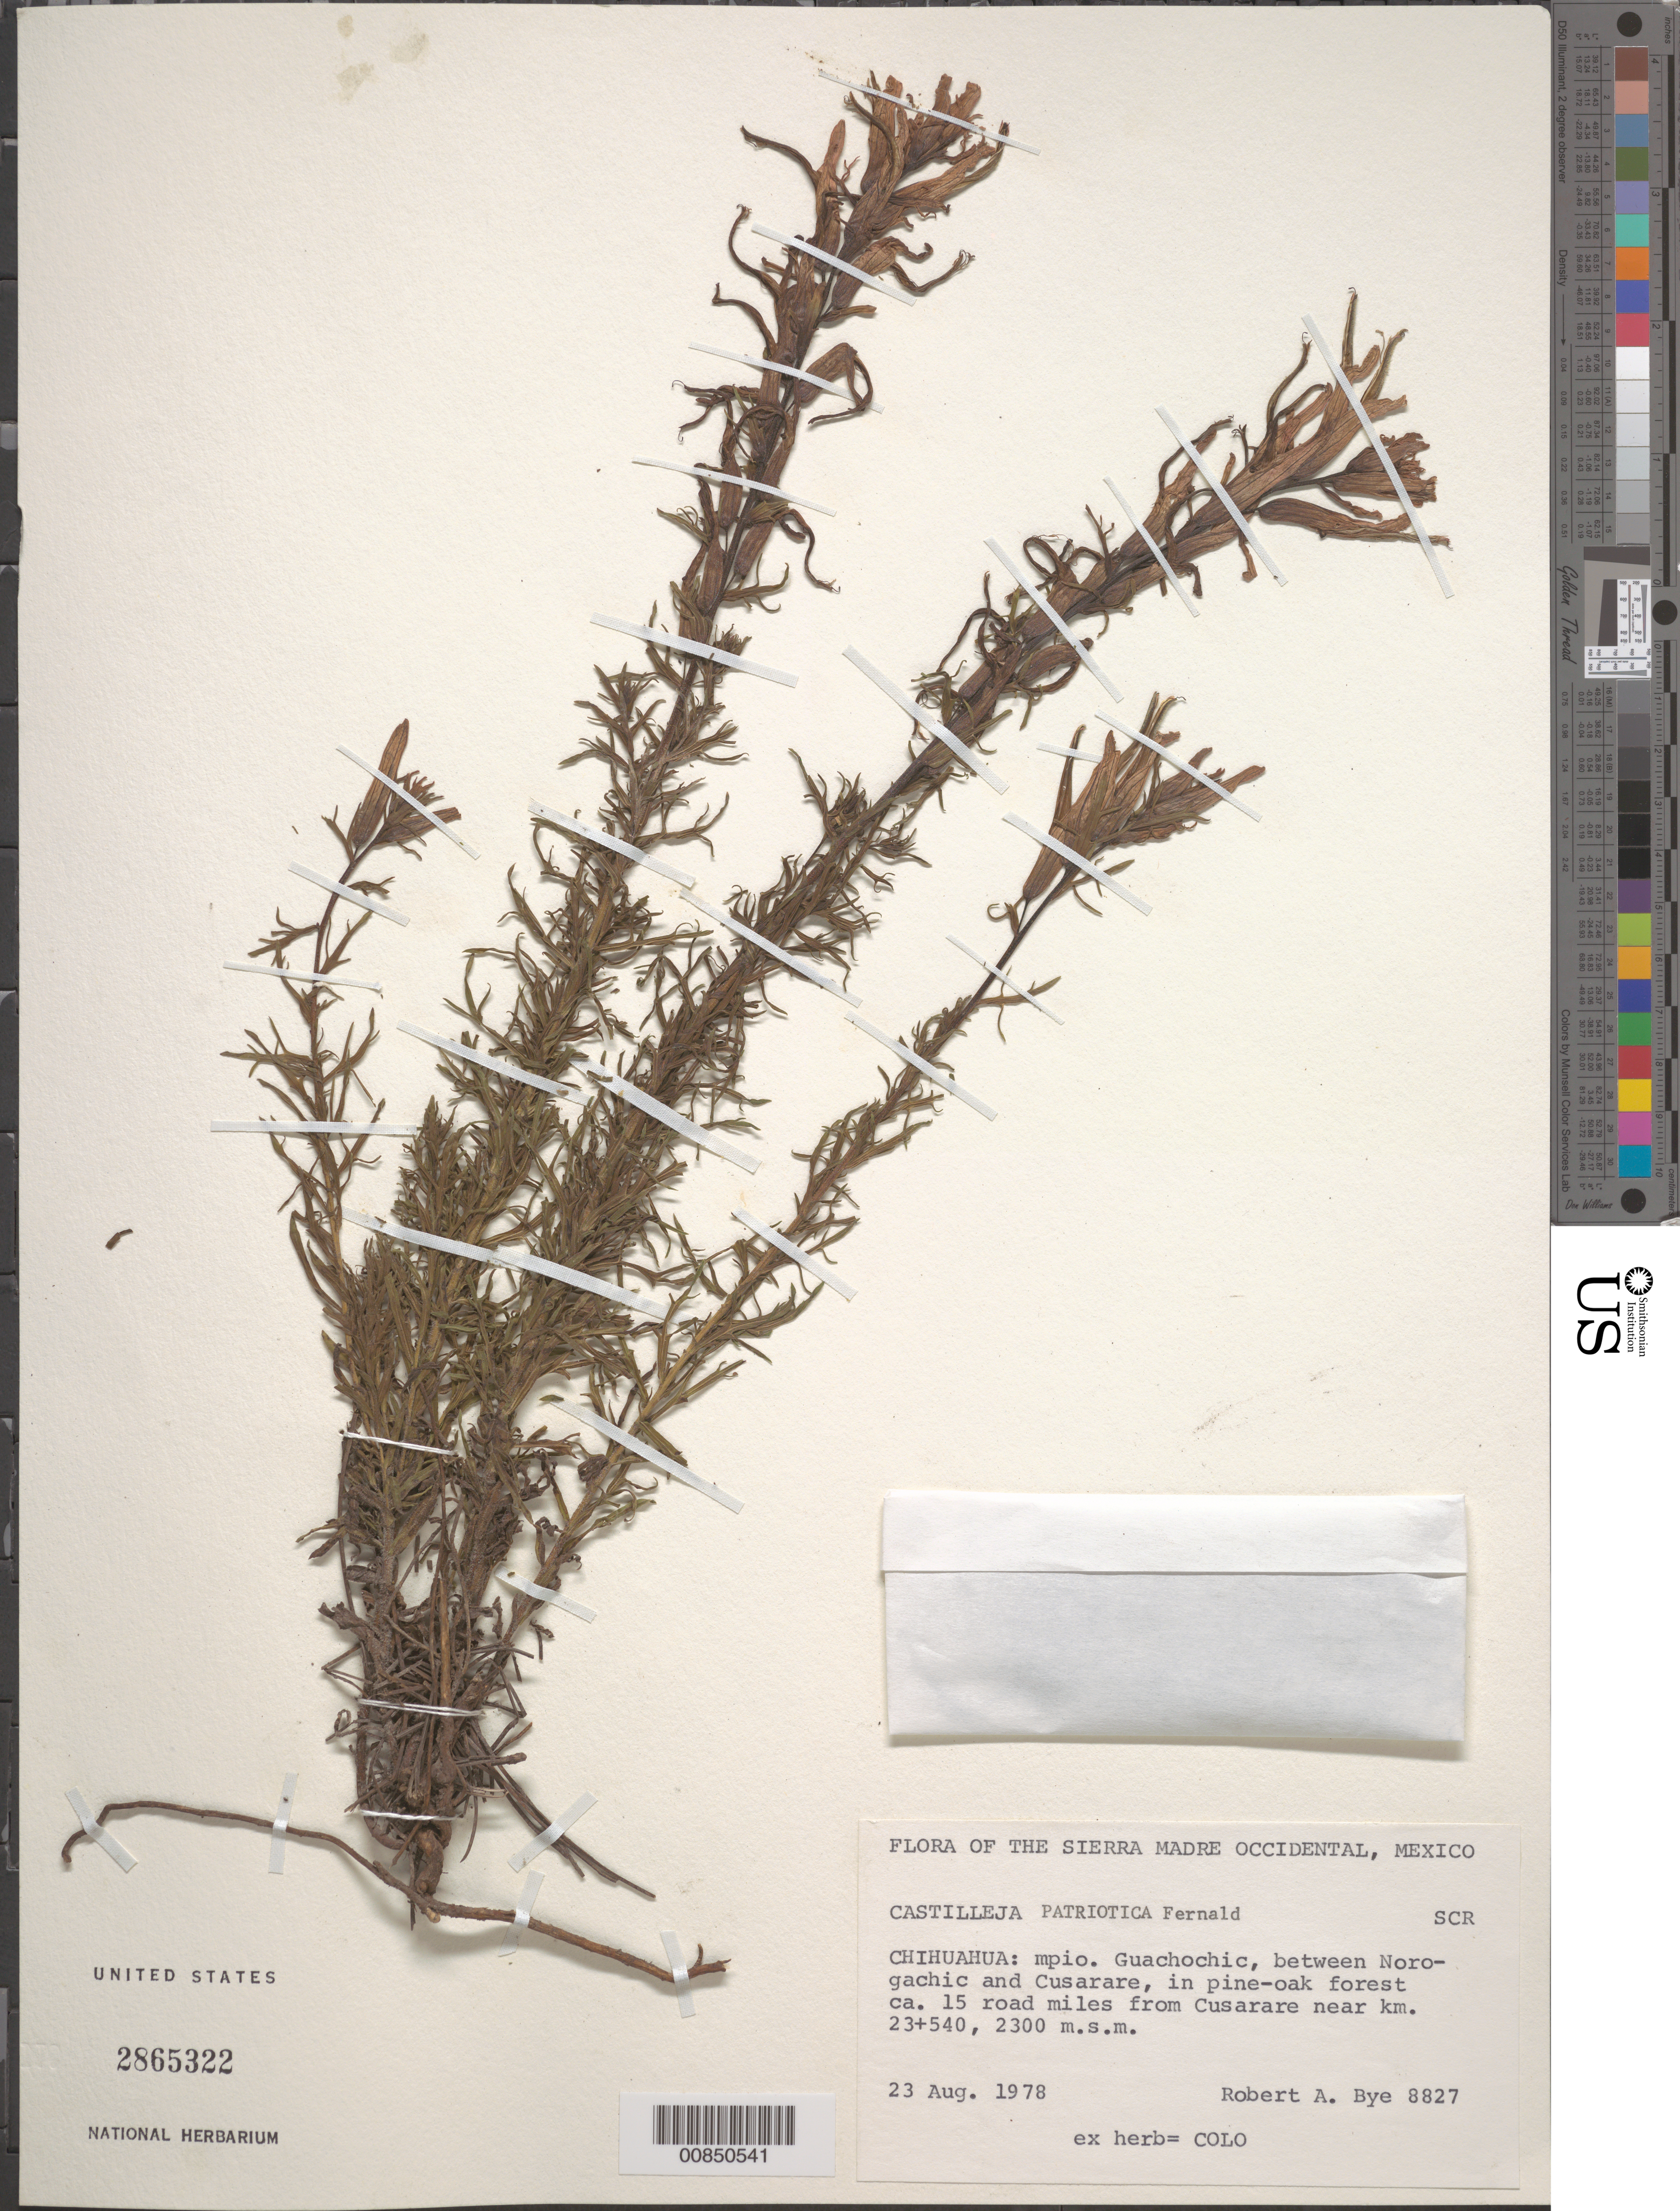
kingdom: Plantae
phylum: Tracheophyta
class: Magnoliopsida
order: Lamiales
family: Orobanchaceae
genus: Castilleja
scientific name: Castilleja patriotica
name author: Fernald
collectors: R. A. Bye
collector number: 8827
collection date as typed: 23 Aug 1978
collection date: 1978-08-23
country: Mexico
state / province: Chihuahua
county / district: Guachochic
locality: Between Norogachic and Cusarare; ca. 15 road miles from Cusarare near Km. 23 + 540.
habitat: In pine-oak forest.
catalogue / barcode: US 2865322